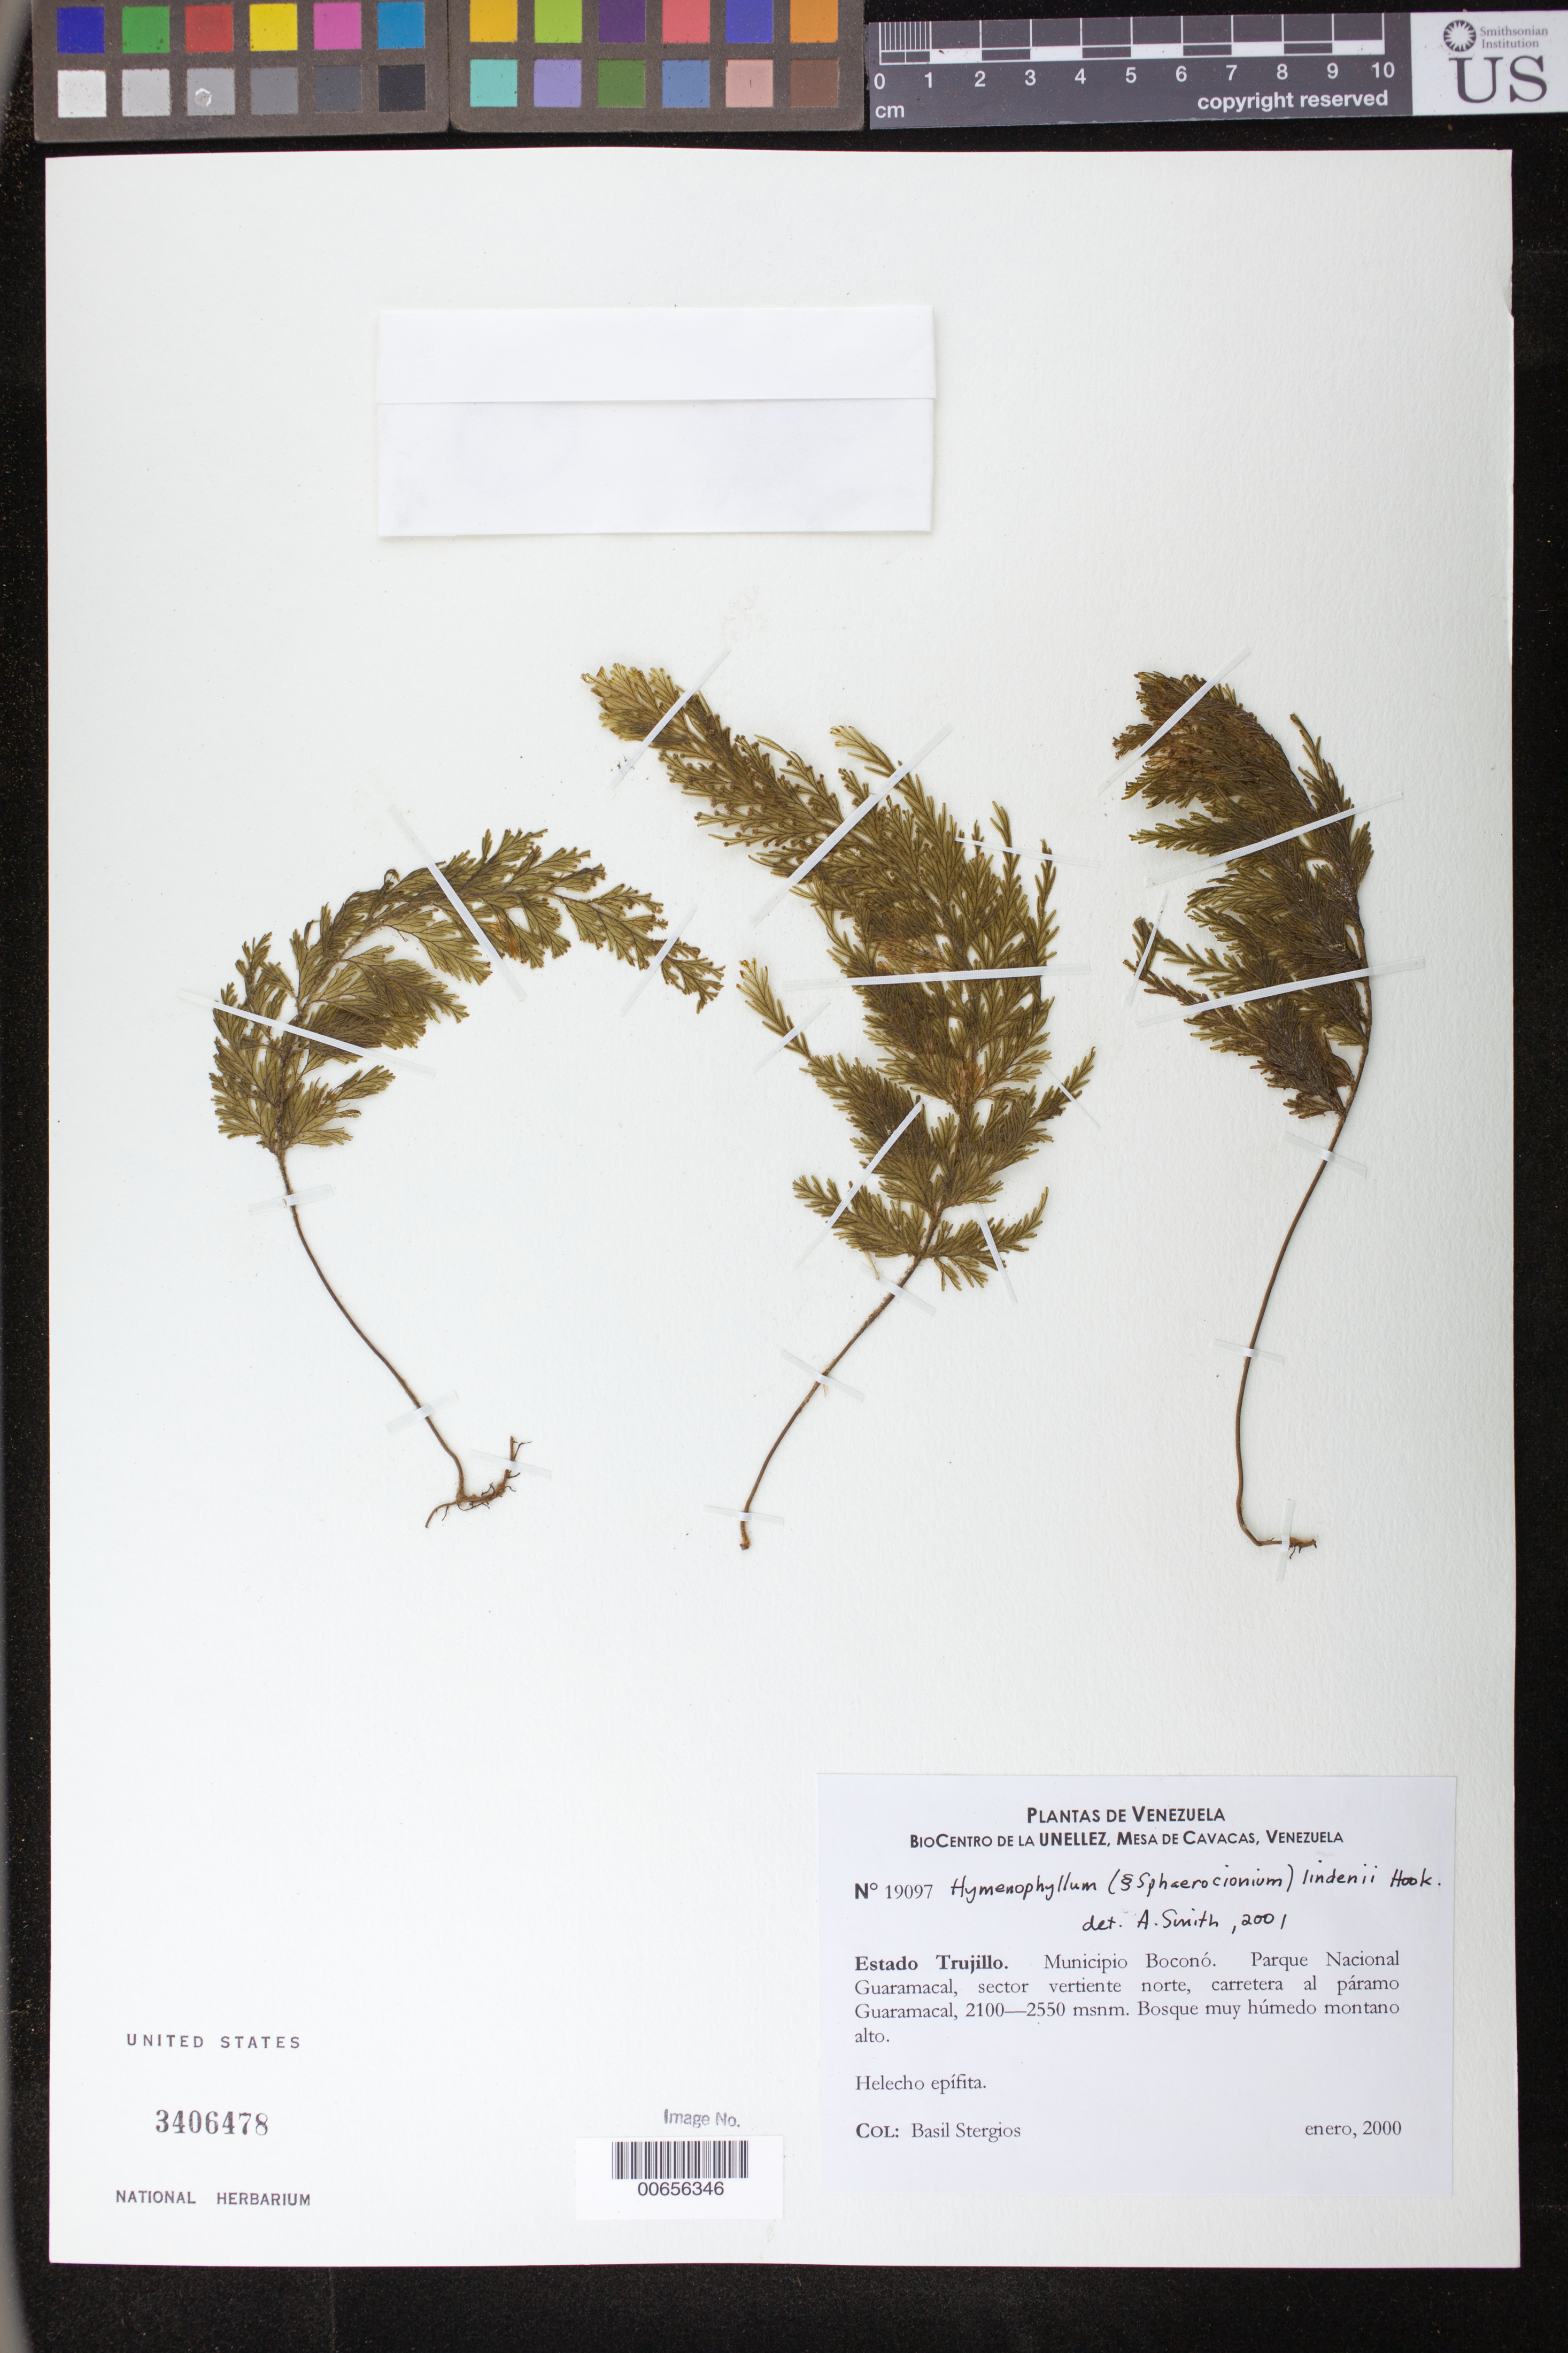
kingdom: Plantae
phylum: Tracheophyta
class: Polypodiopsida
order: Hymenophyllales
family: Hymenophyllaceae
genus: Hymenophyllum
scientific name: Hymenophyllum lindenii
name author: Hook.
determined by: Smith, Alan R., (UC)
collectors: B. G. Stergios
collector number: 19097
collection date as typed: Jan 2000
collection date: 2000-01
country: Venezuela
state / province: Trujillo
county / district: Boconó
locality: Parque Nacional Guaramacal, vertiente N, carretera al páramo Guaramacal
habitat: Bosque muy húmedo montano alto.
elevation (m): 2100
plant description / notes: PORT, US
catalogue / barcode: US 3406478